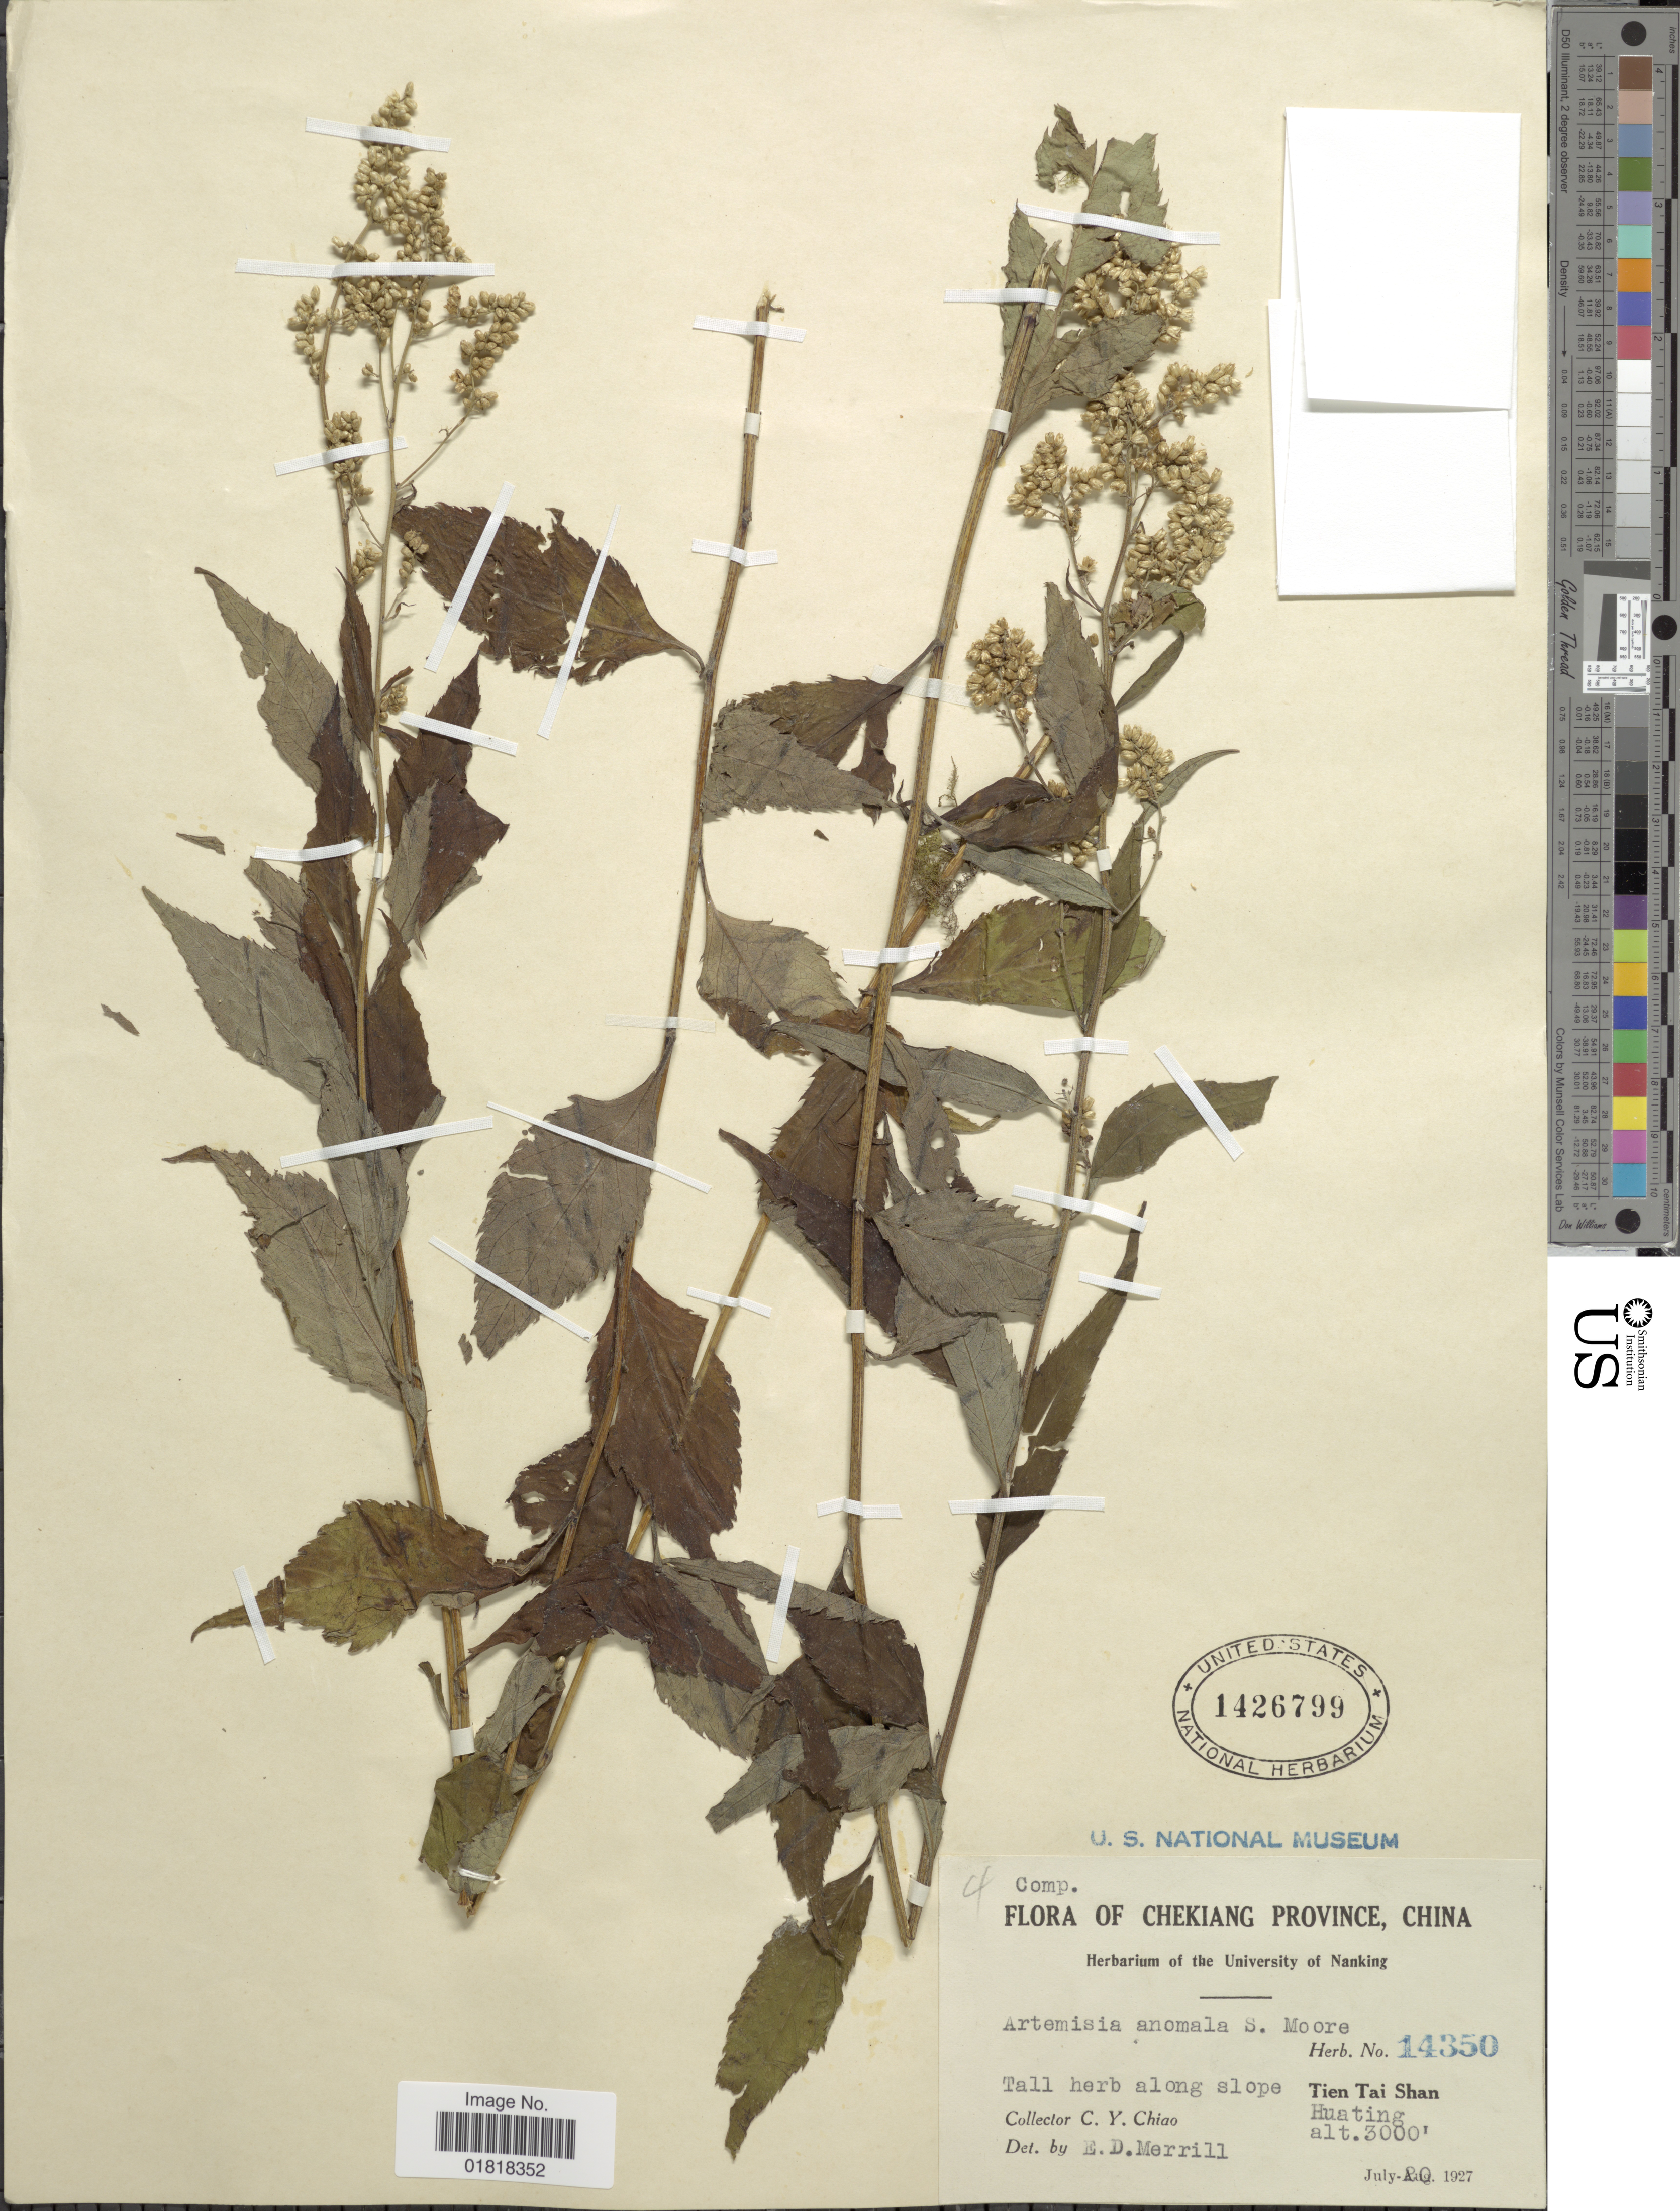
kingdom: Plantae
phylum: Tracheophyta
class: Magnoliopsida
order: Asterales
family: Asteraceae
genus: Artemisia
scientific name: Artemisia anomala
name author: S. Moore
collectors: C. Y. Chiao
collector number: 14350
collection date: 1927-07-20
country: China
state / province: Zhejiang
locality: Tall herb along slope Tien Tai Shan, Huating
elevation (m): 914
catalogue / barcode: US 1426799